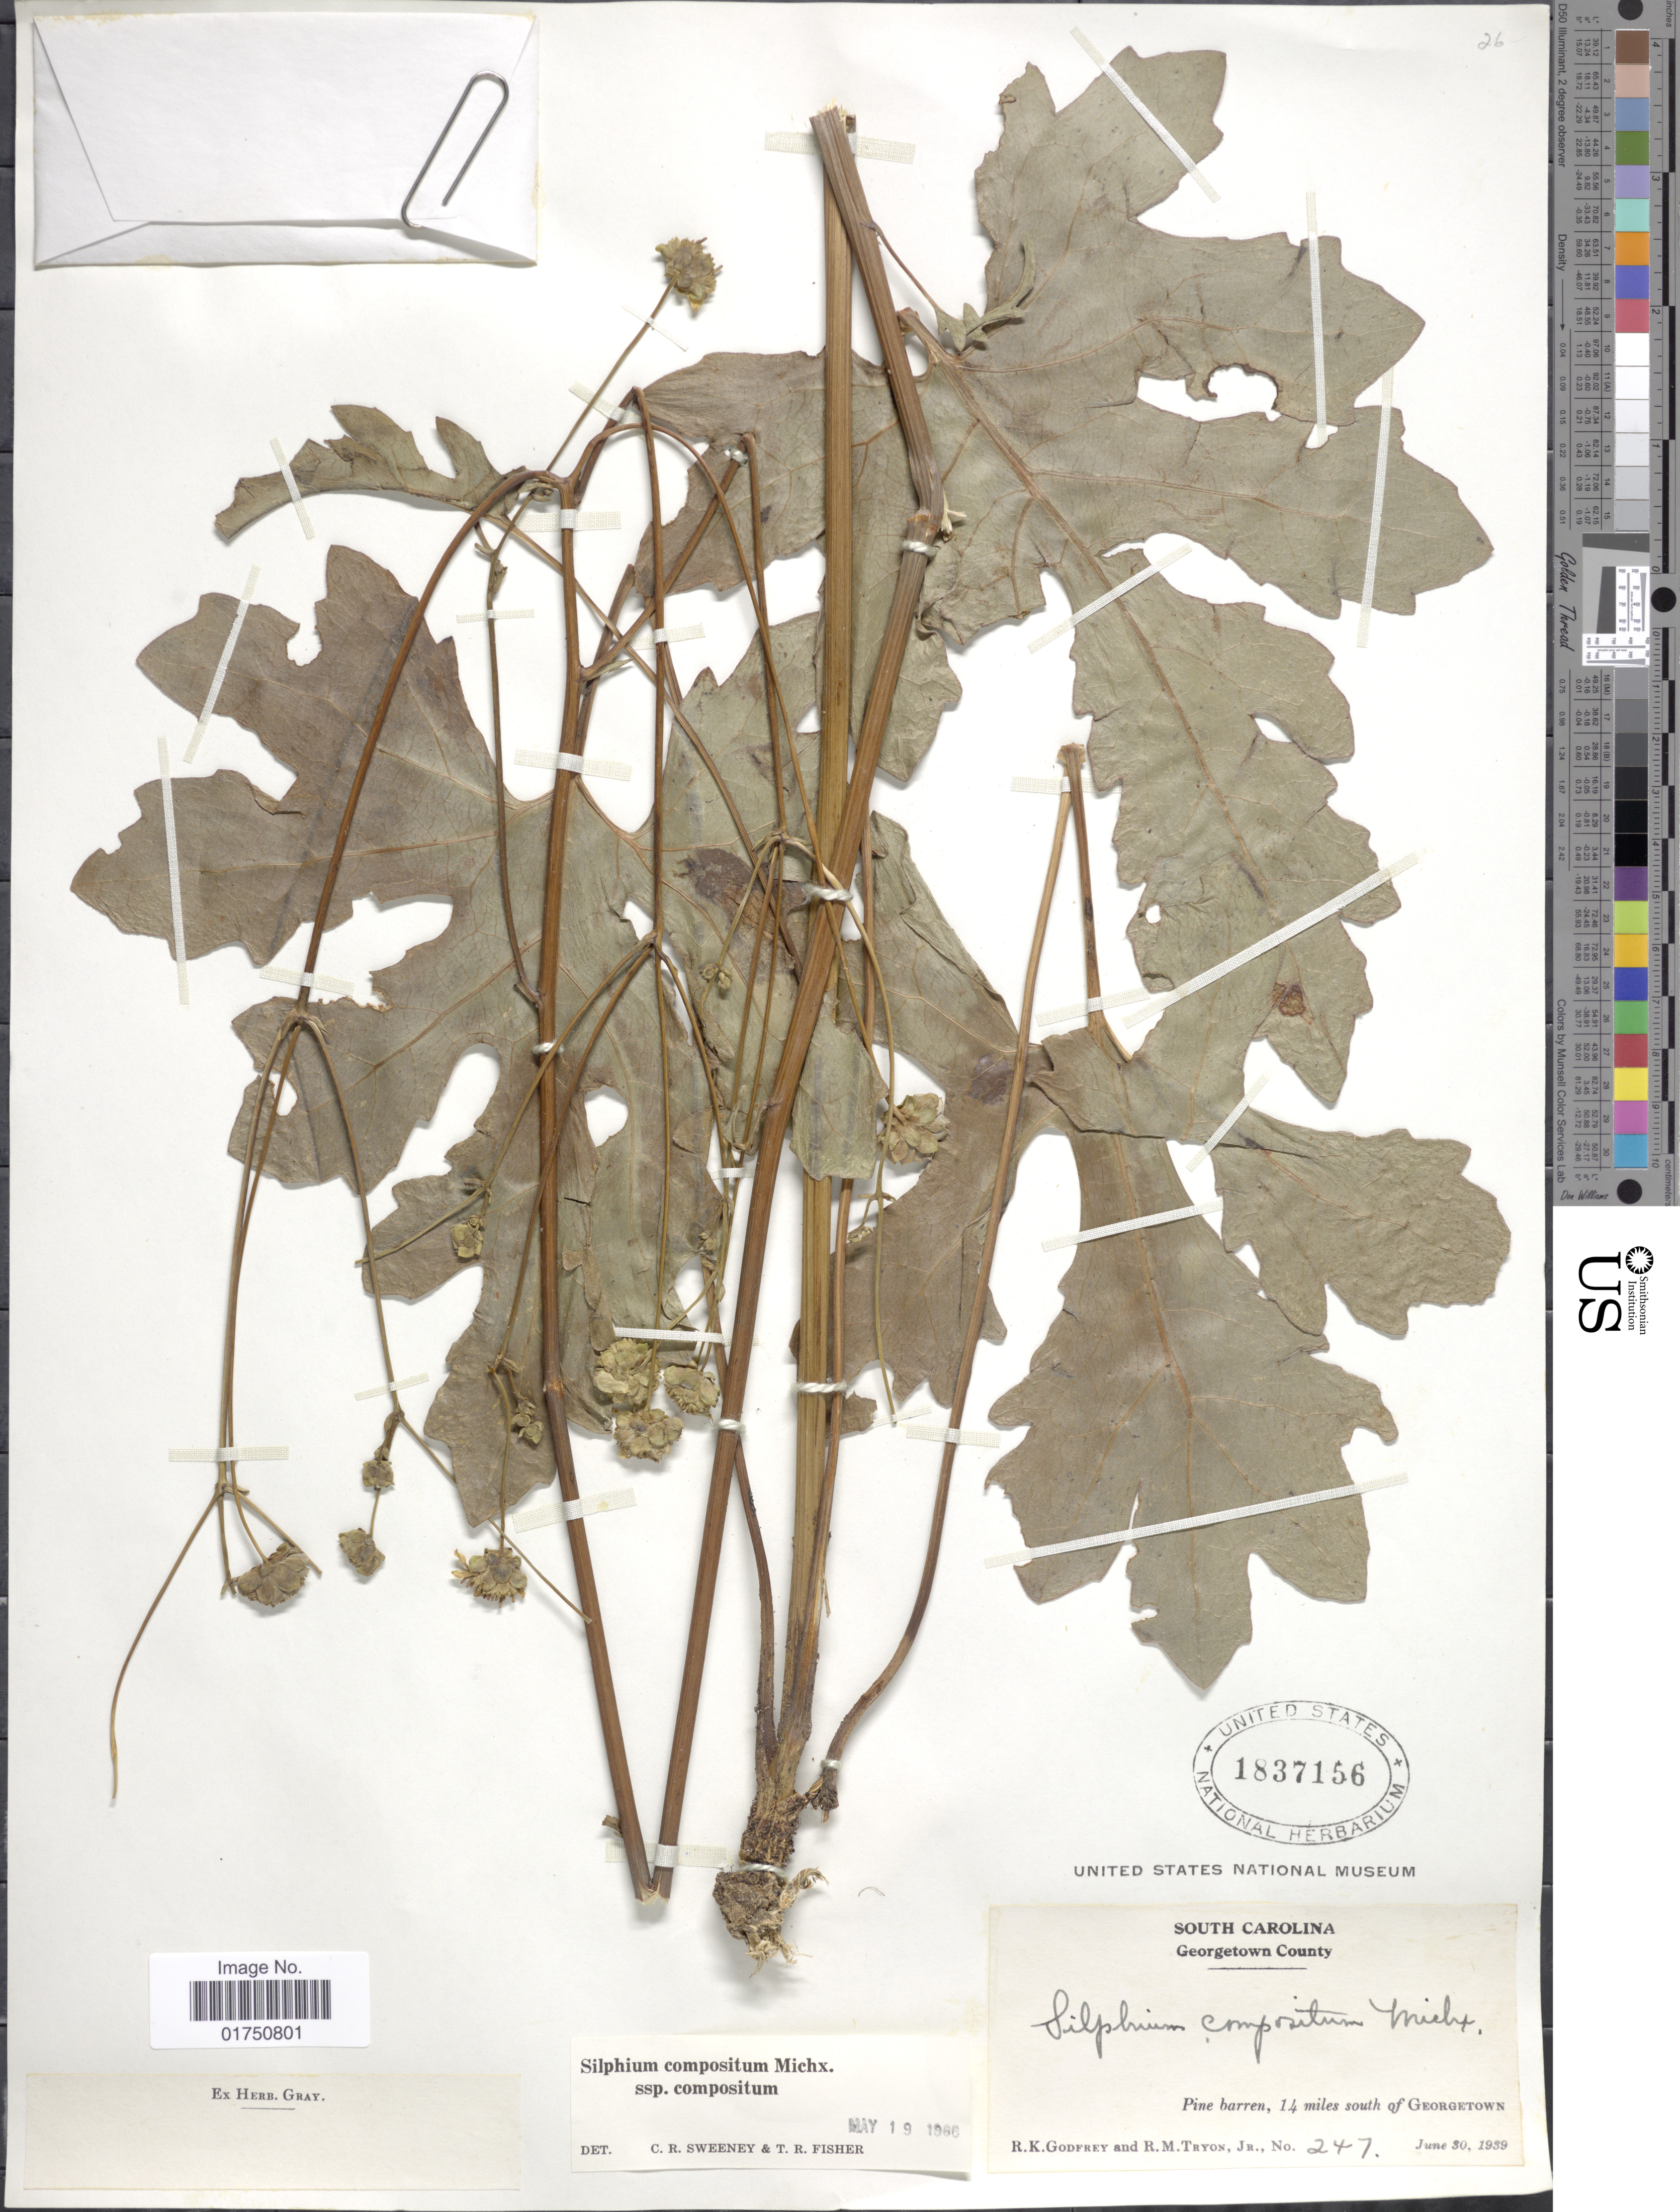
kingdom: Plantae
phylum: Tracheophyta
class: Magnoliopsida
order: Asterales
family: Asteraceae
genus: Silphium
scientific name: Silphium compositum Michx. subsp. compositum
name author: Michx.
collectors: R. K. Godfrey & R. M. Tryon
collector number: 247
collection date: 1939-06-30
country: United States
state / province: South Carolina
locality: Georgetown County. Pine barren, 14 miles south of Georgetown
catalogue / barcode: US 1837156